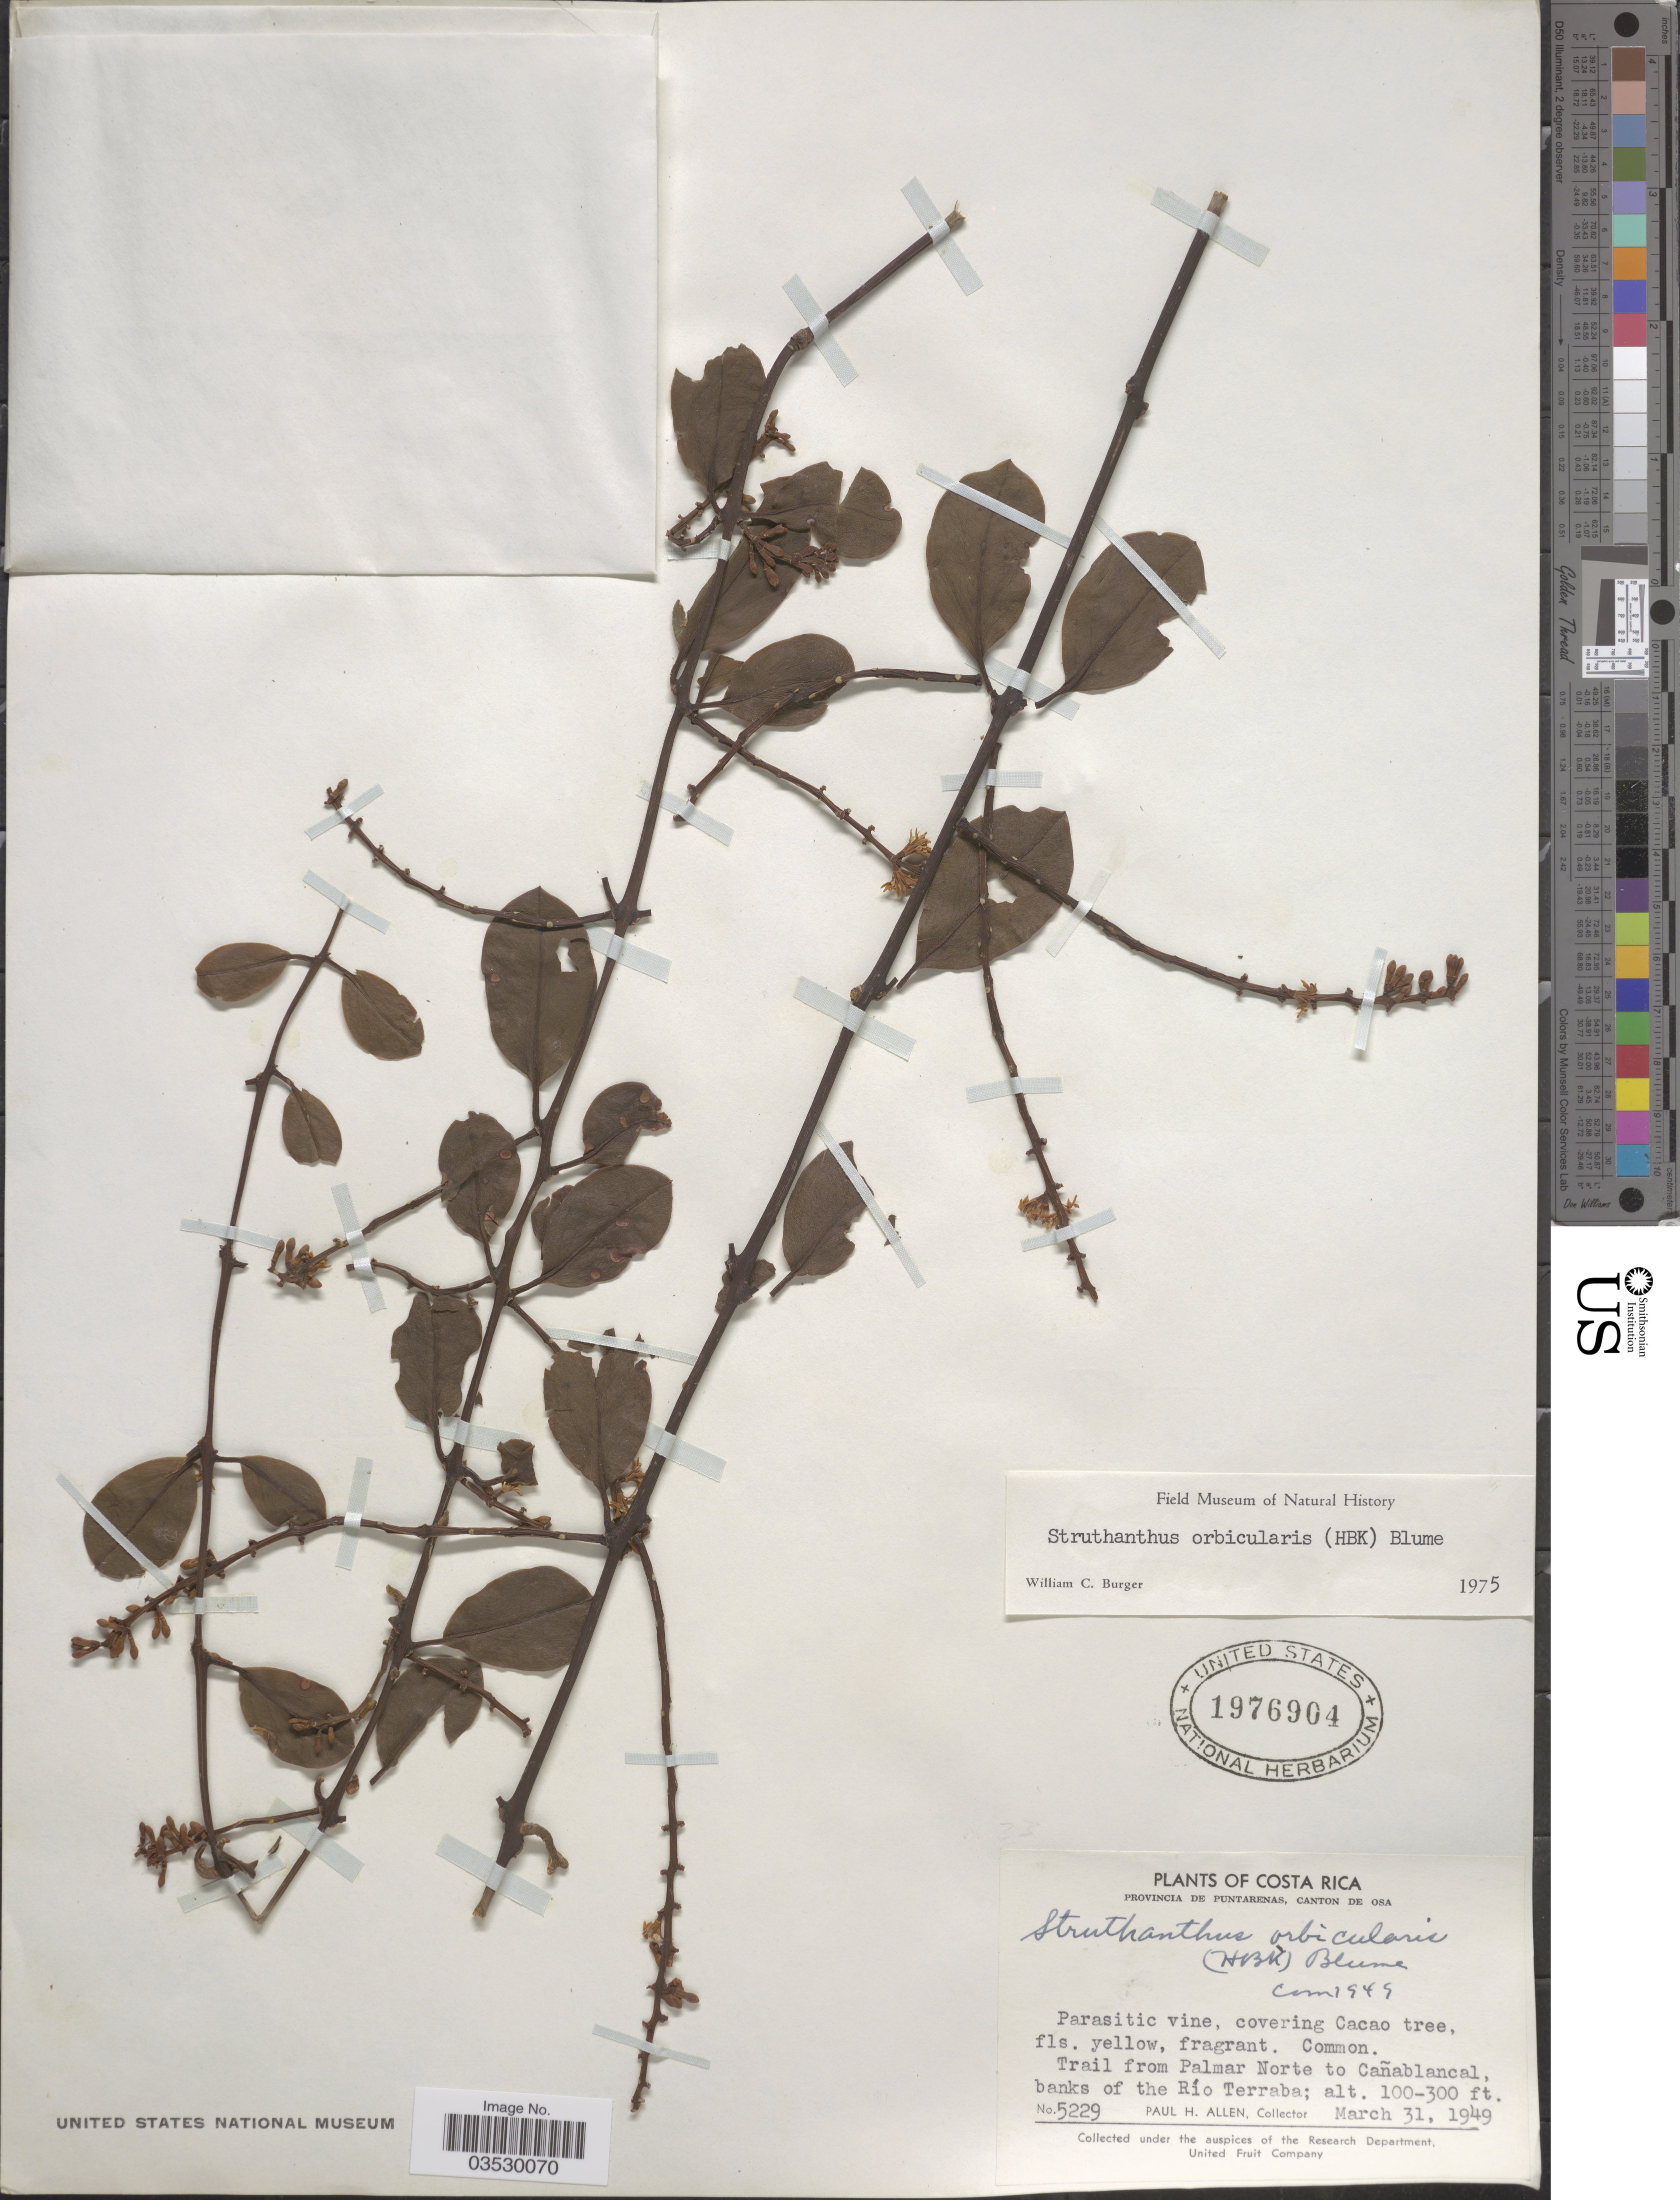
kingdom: Plantae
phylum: Tracheophyta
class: Magnoliopsida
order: Santalales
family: Loranthaceae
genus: Struthanthus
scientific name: Struthanthus orbicularis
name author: (Kunth) Blume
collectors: P. H. Allen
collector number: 5229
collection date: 1949-03-31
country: Costa Rica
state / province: Puntarenas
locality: Canton de Osa. Trail from Palmar Norte to Cañablancal, banks of the Río Terraba.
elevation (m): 30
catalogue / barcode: US 1976904